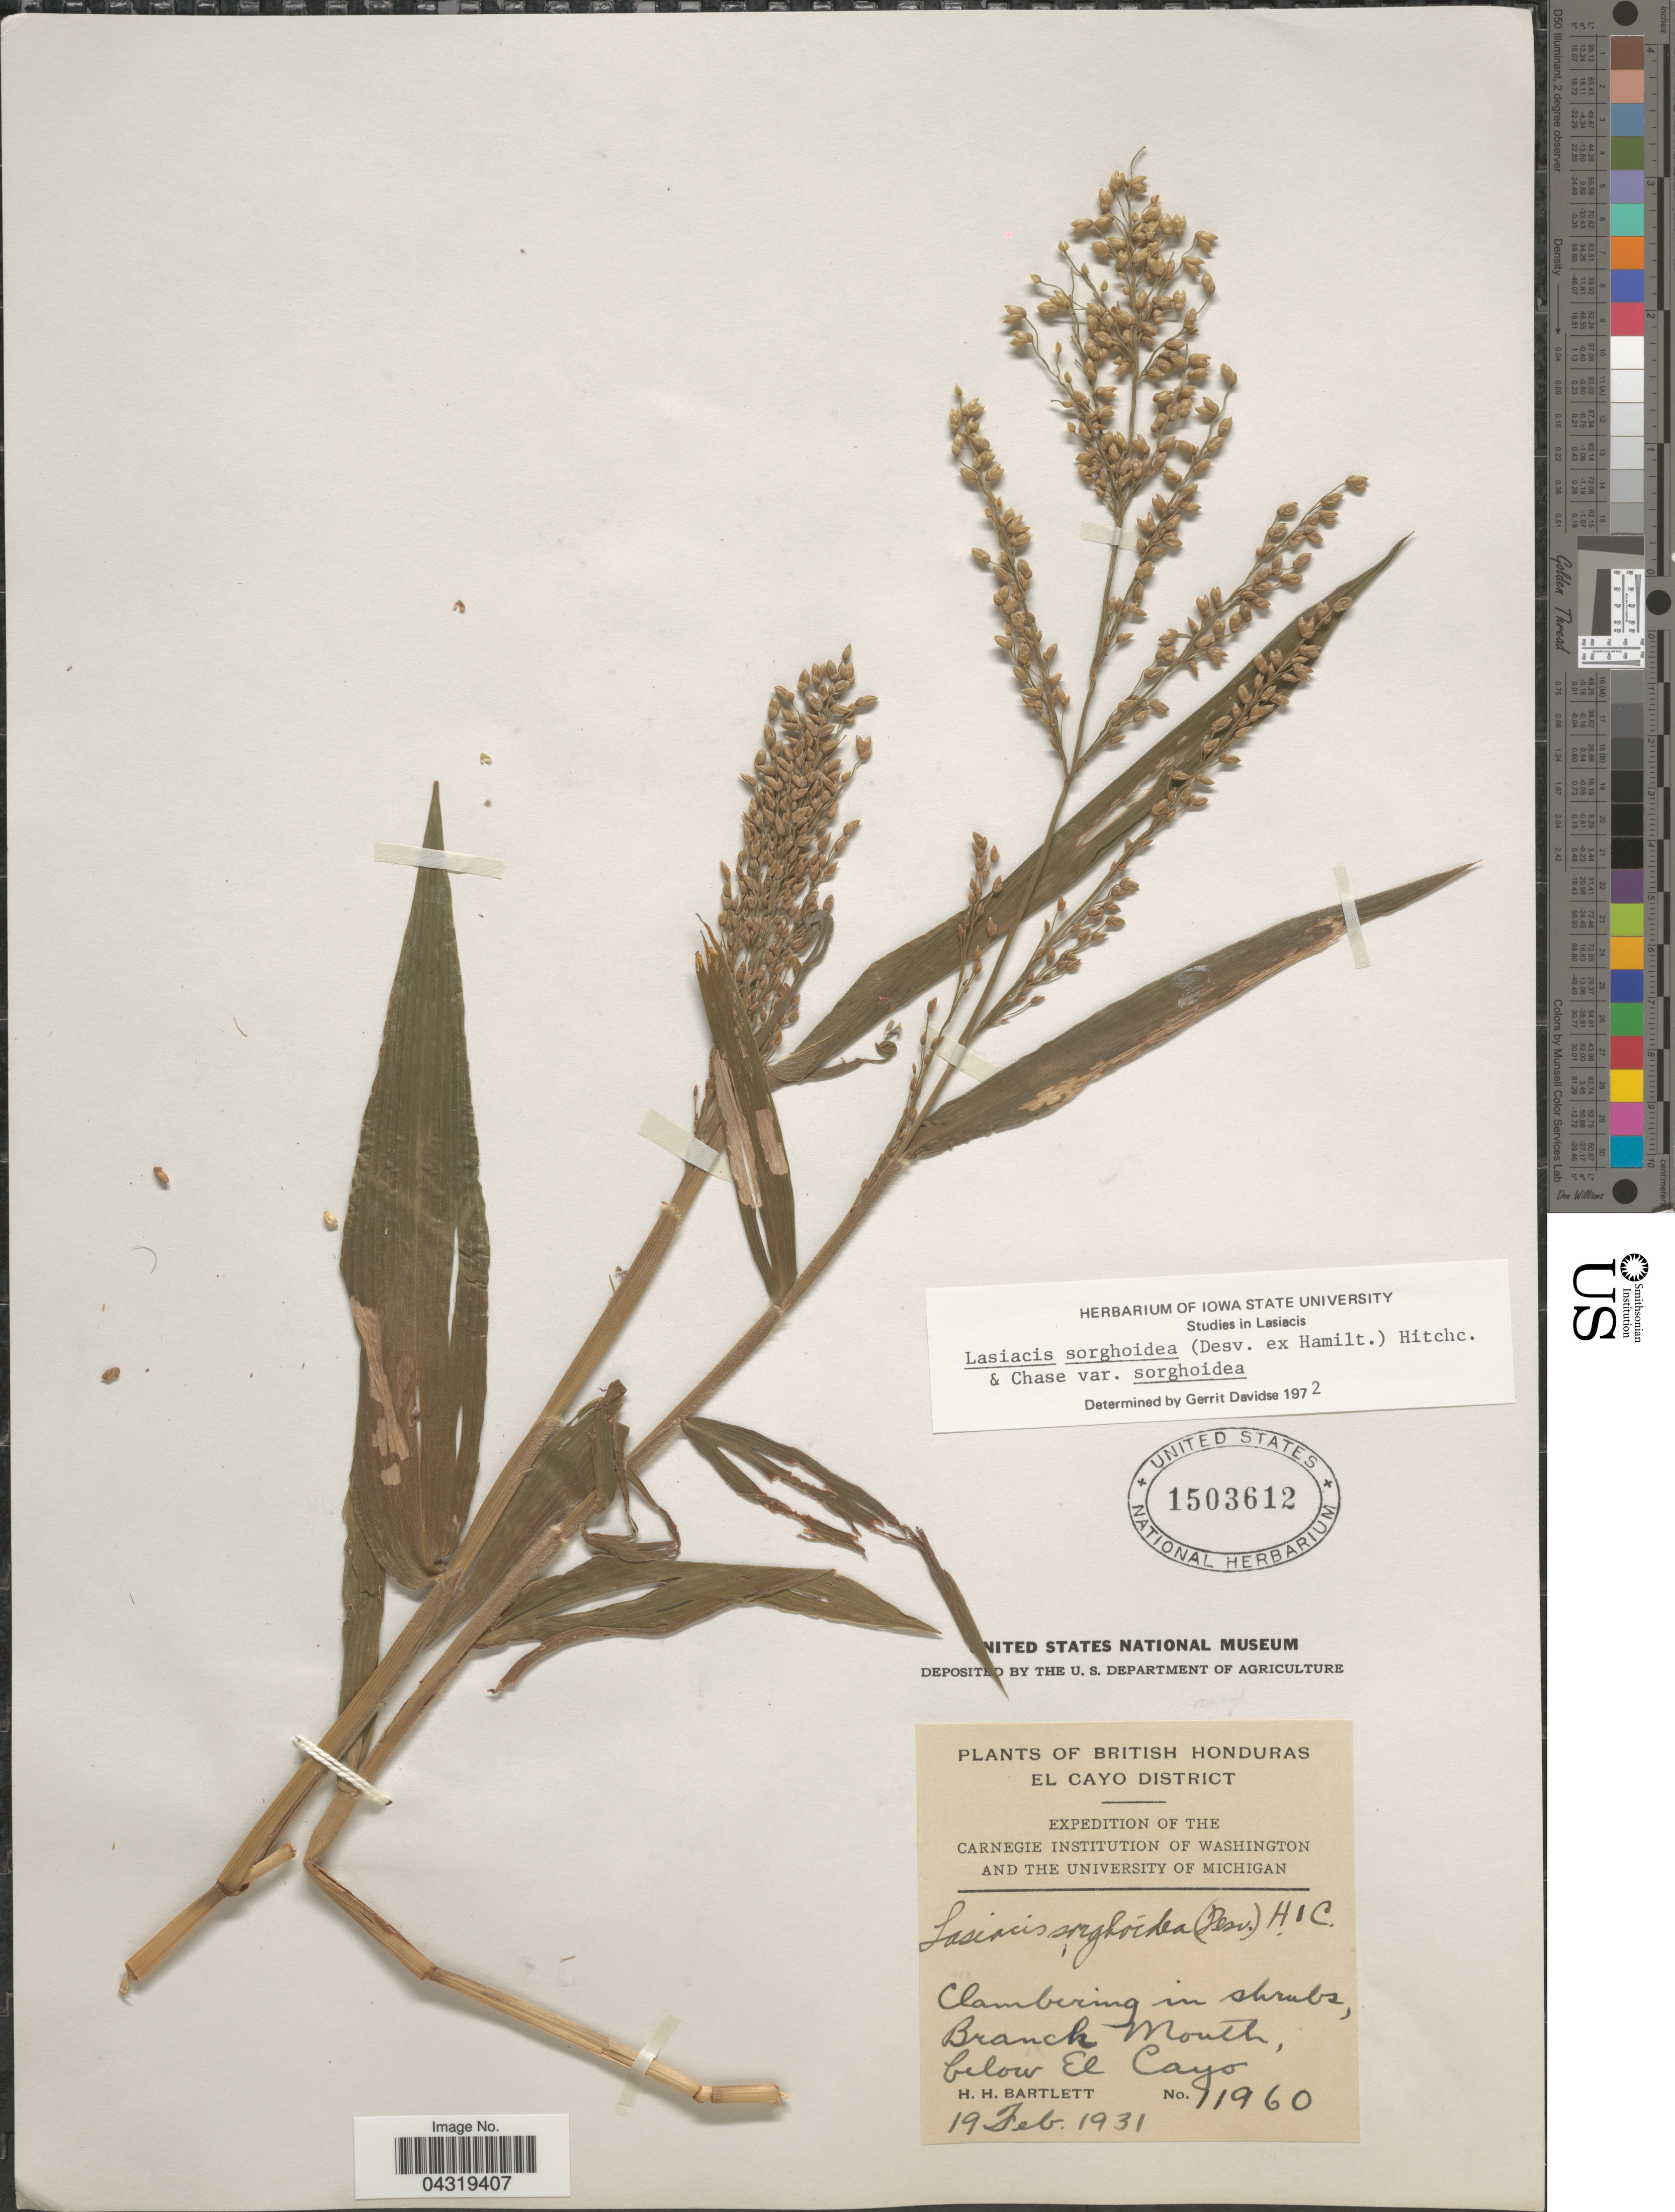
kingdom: Plantae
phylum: Tracheophyta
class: Liliopsida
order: Poales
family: Poaceae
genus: Lasiacis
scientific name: Lasiacis sorghoidea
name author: (Desv. ex Ham.) Hitchc. & Chase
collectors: H. H. Bartlett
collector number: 11960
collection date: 1931-02-19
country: Belize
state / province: Cayo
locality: British Honduras. El Cayo District. Expedition of the Carnegie Institution of Washington and the University of Michigan. Branch Mouth, below El Cayo.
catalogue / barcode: US 1503612